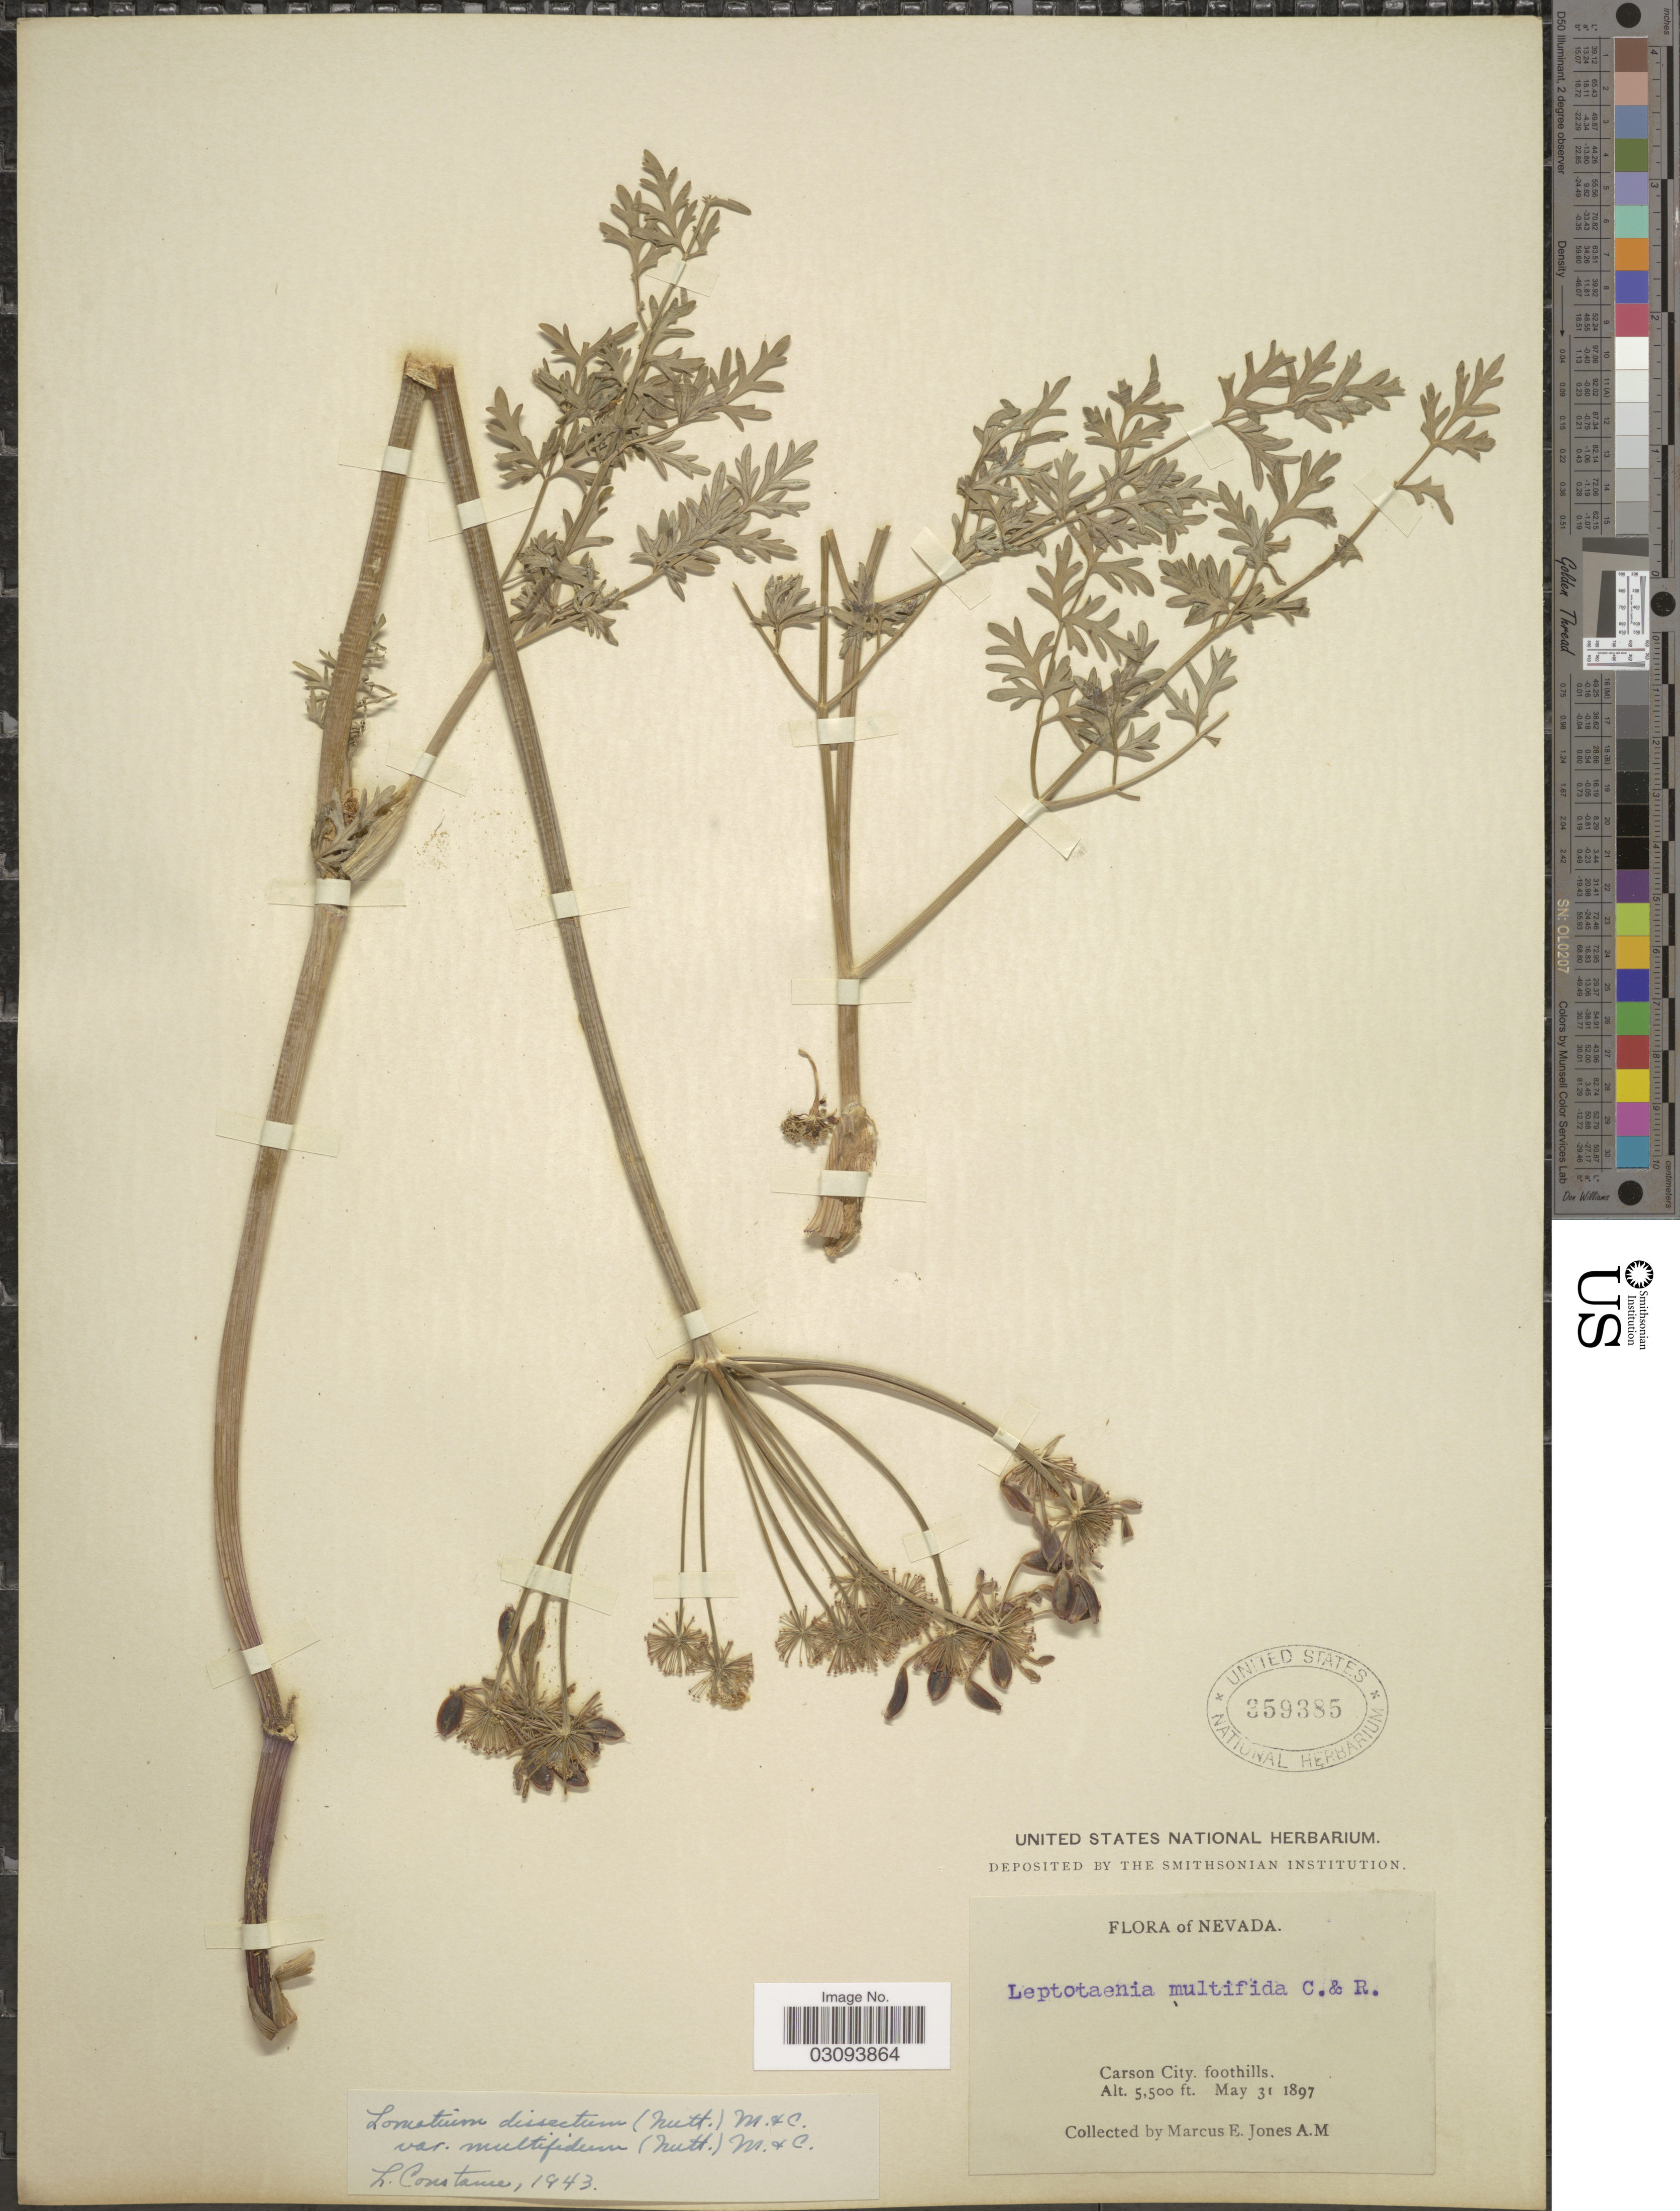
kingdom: Plantae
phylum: Tracheophyta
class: Magnoliopsida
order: Apiales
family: Apiaceae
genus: Lomatium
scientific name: Lomatium dissectum var. multifidum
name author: (Nutt.) Mathias & Constance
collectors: M. E. Jones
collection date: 1897-05-31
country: United States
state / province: Nevada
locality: Carson City. foothills.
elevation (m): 1676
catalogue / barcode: US 359385